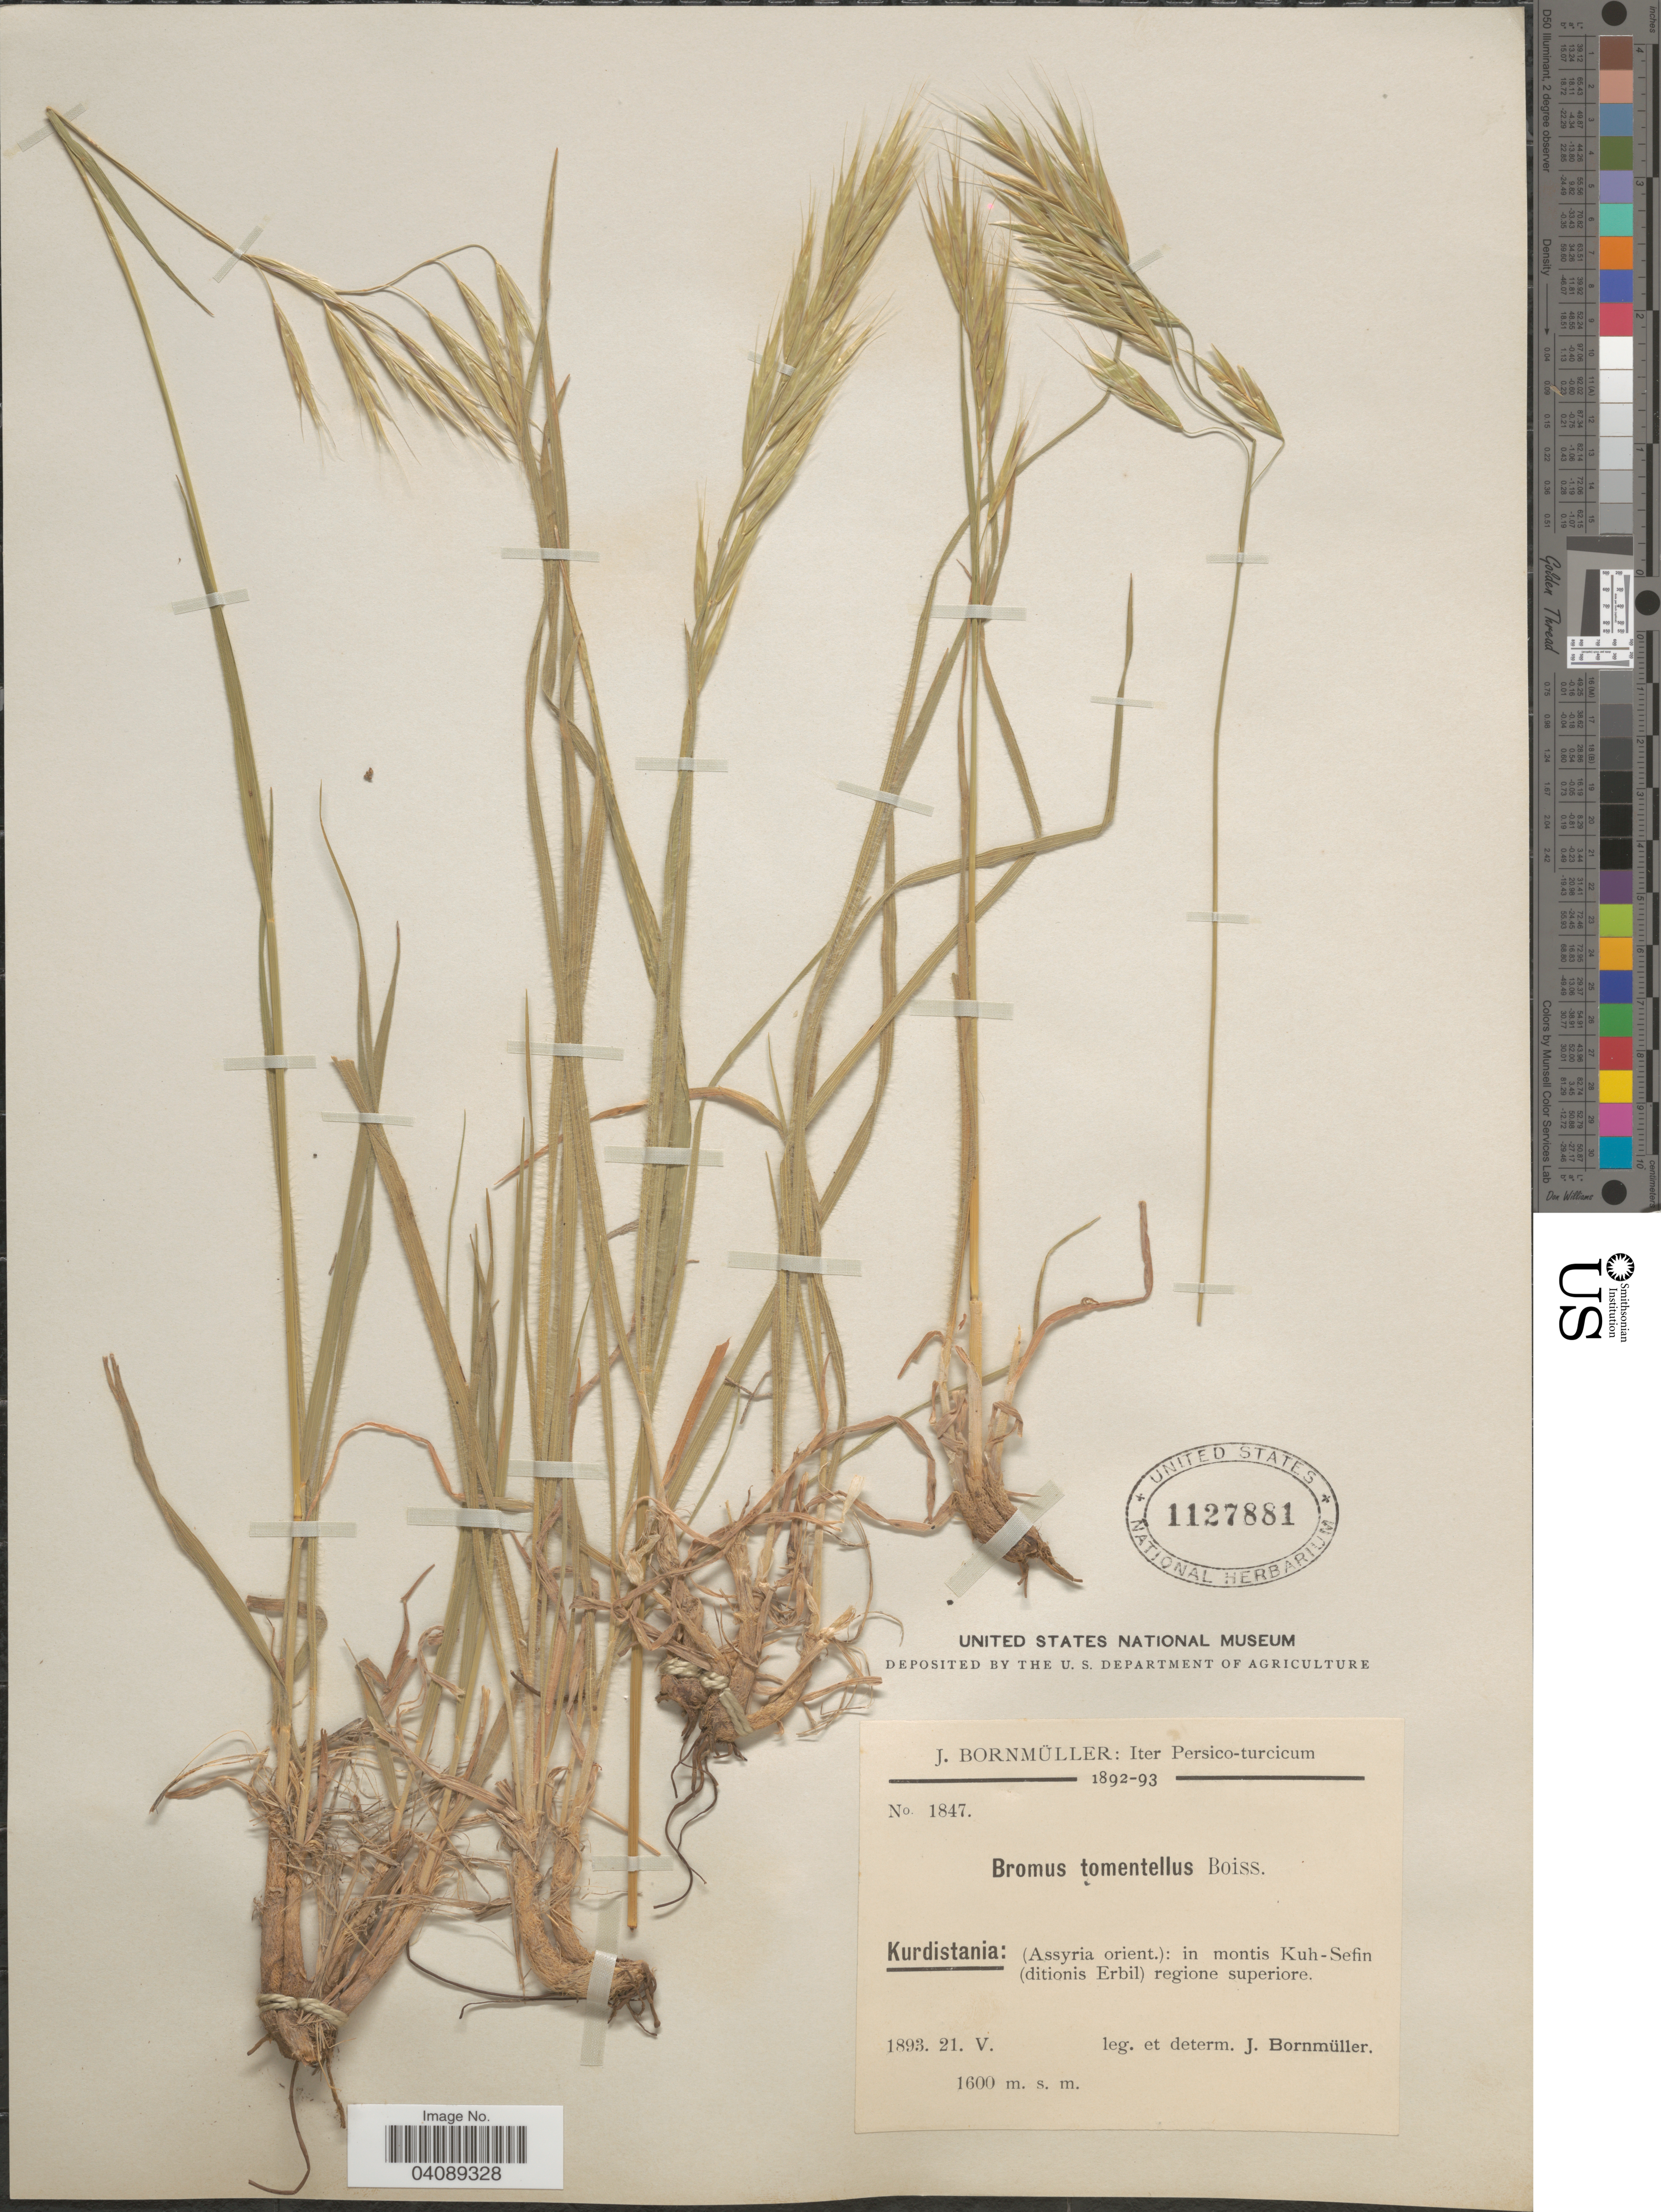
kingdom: Plantae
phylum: Tracheophyta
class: Liliopsida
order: Poales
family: Poaceae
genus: Bromus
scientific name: Bromus tomentellus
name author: Boiss.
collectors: J. Bornmüller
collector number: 1847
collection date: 1893-05-21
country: Iran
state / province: Kurdistan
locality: Iter Persico-turcicum. Kurdistania: (Assyria orient.): in montis Kuh-Sefin (ditionis Erbill) regione superiore.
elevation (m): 1600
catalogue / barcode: US 1127881